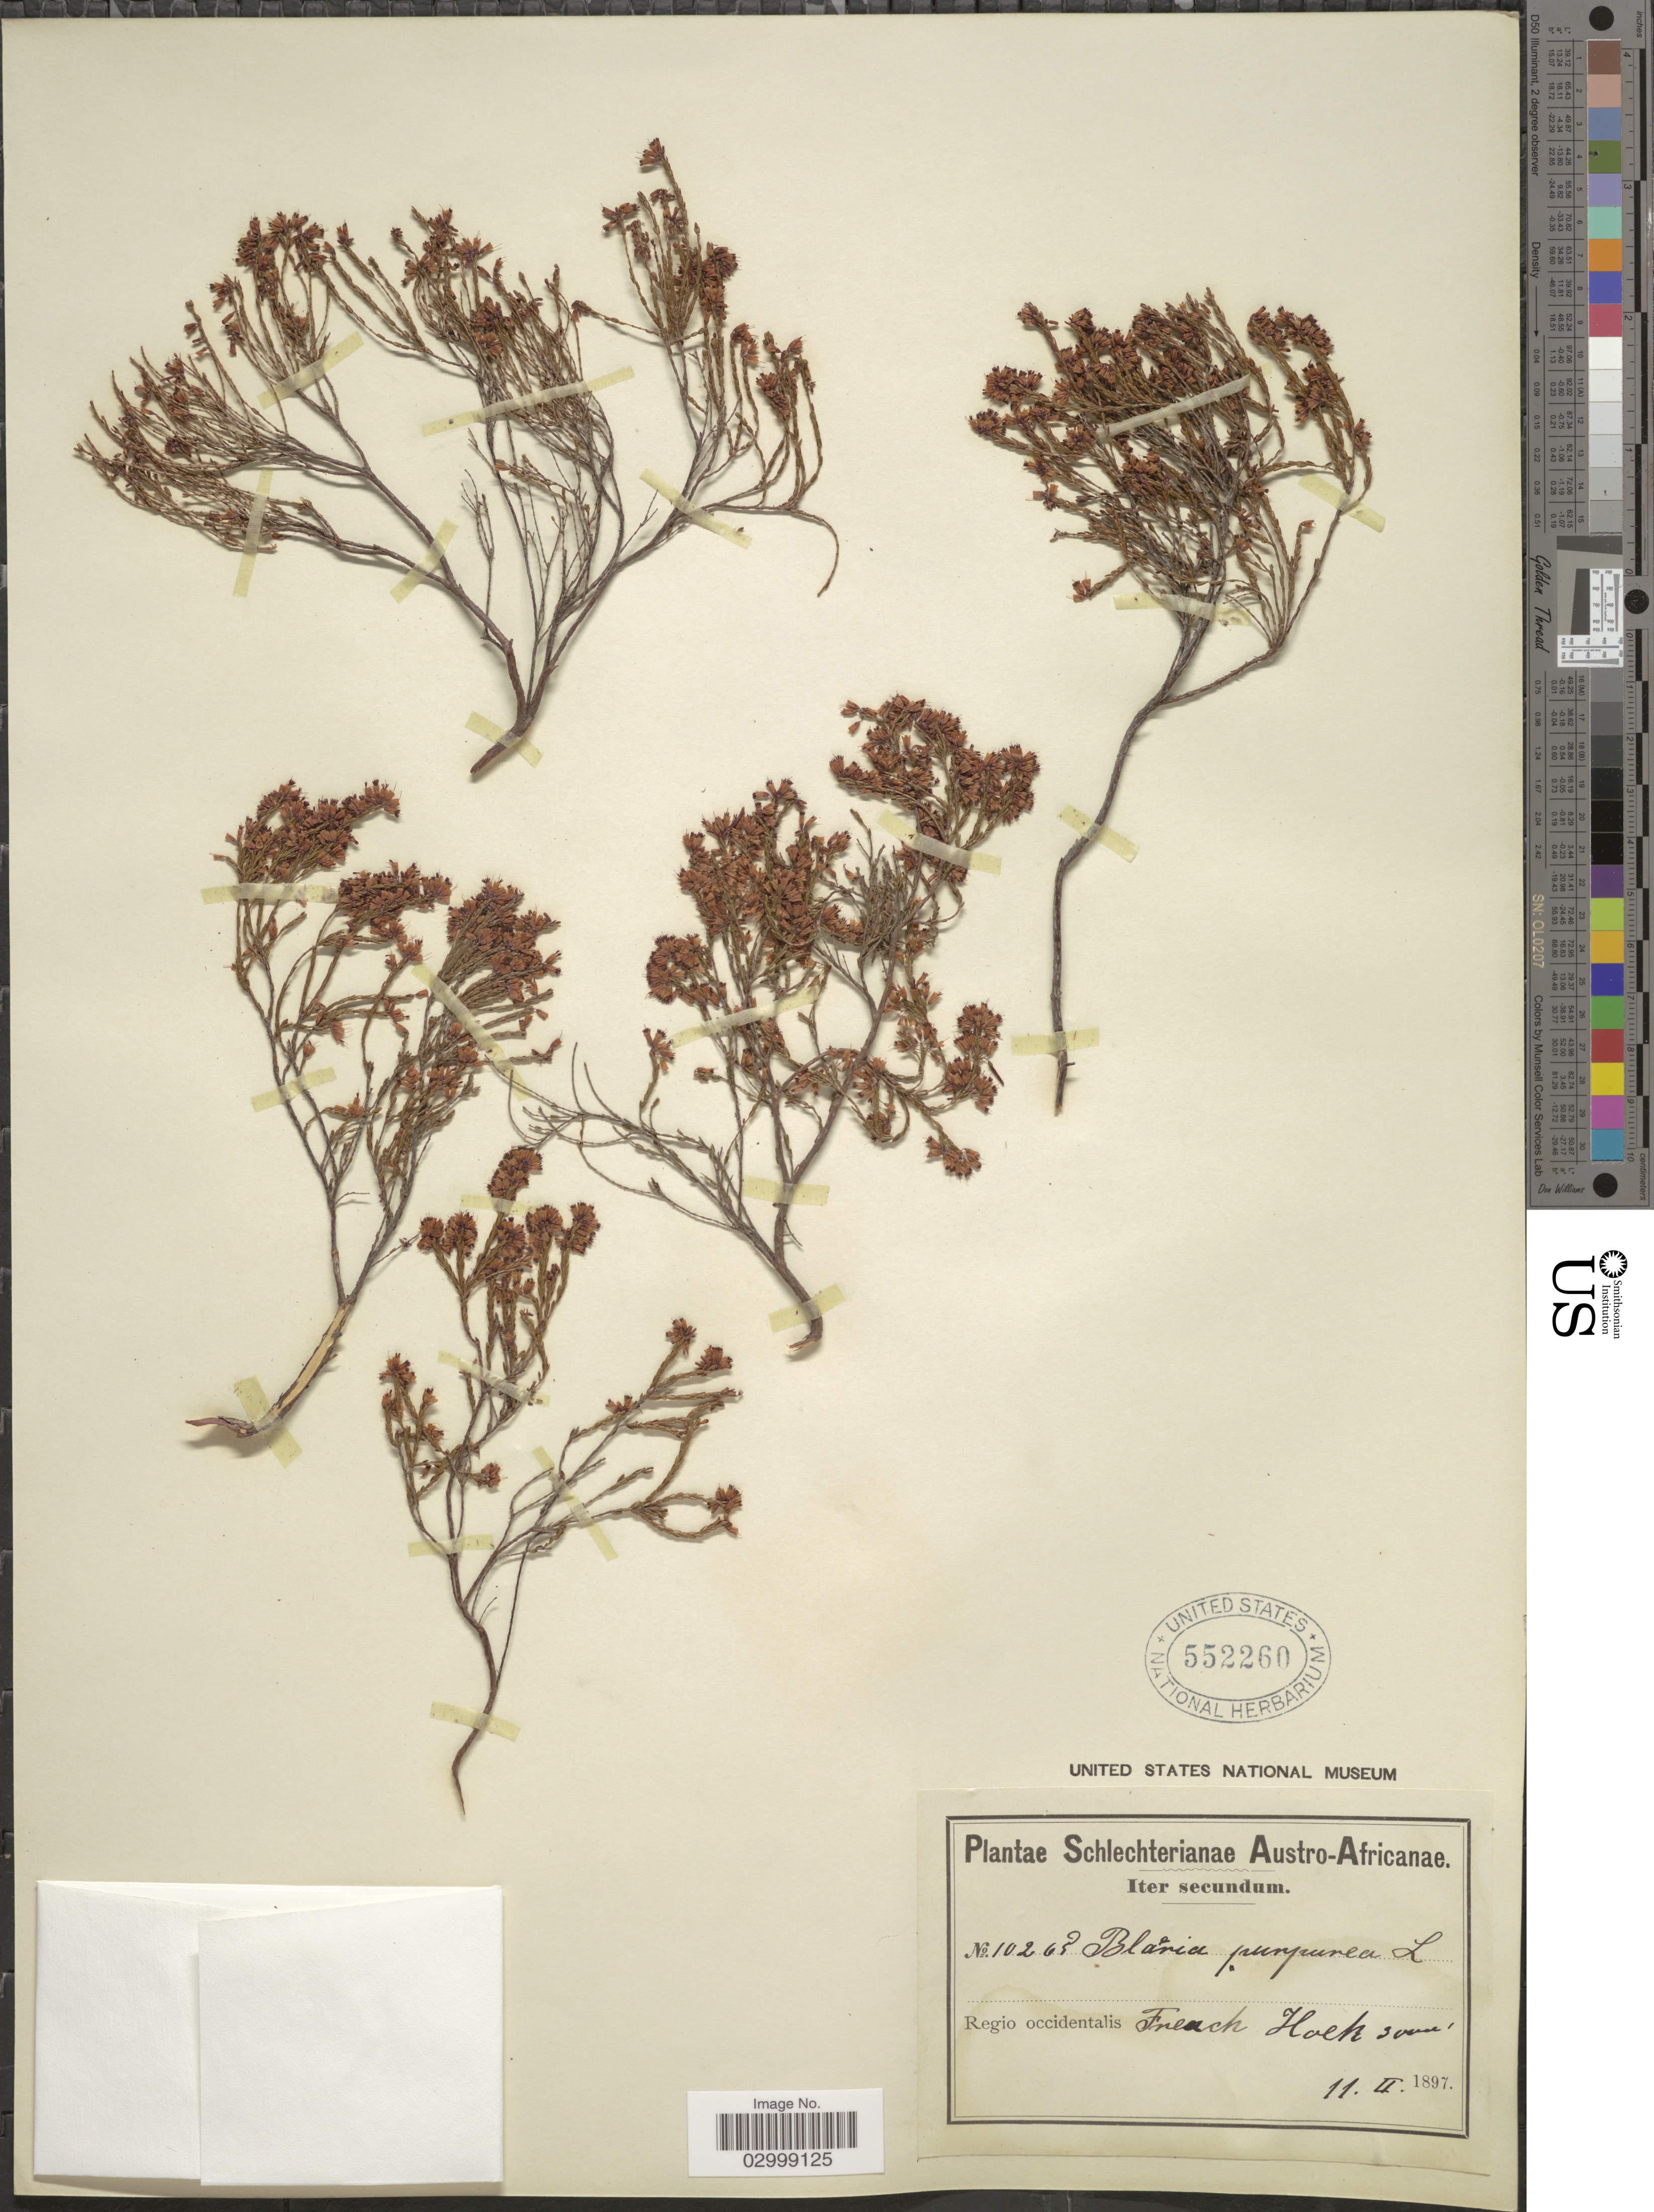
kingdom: Plantae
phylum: Tracheophyta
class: Magnoliopsida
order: Ericales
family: Ericaceae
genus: Blaeria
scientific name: Blaeria purpurea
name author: L. f.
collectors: Schlechter, --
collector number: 10265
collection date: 1897-02-11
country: South Africa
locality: Austro-Africanae, Regio occidentalis, French Hoch.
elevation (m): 914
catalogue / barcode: US 552260